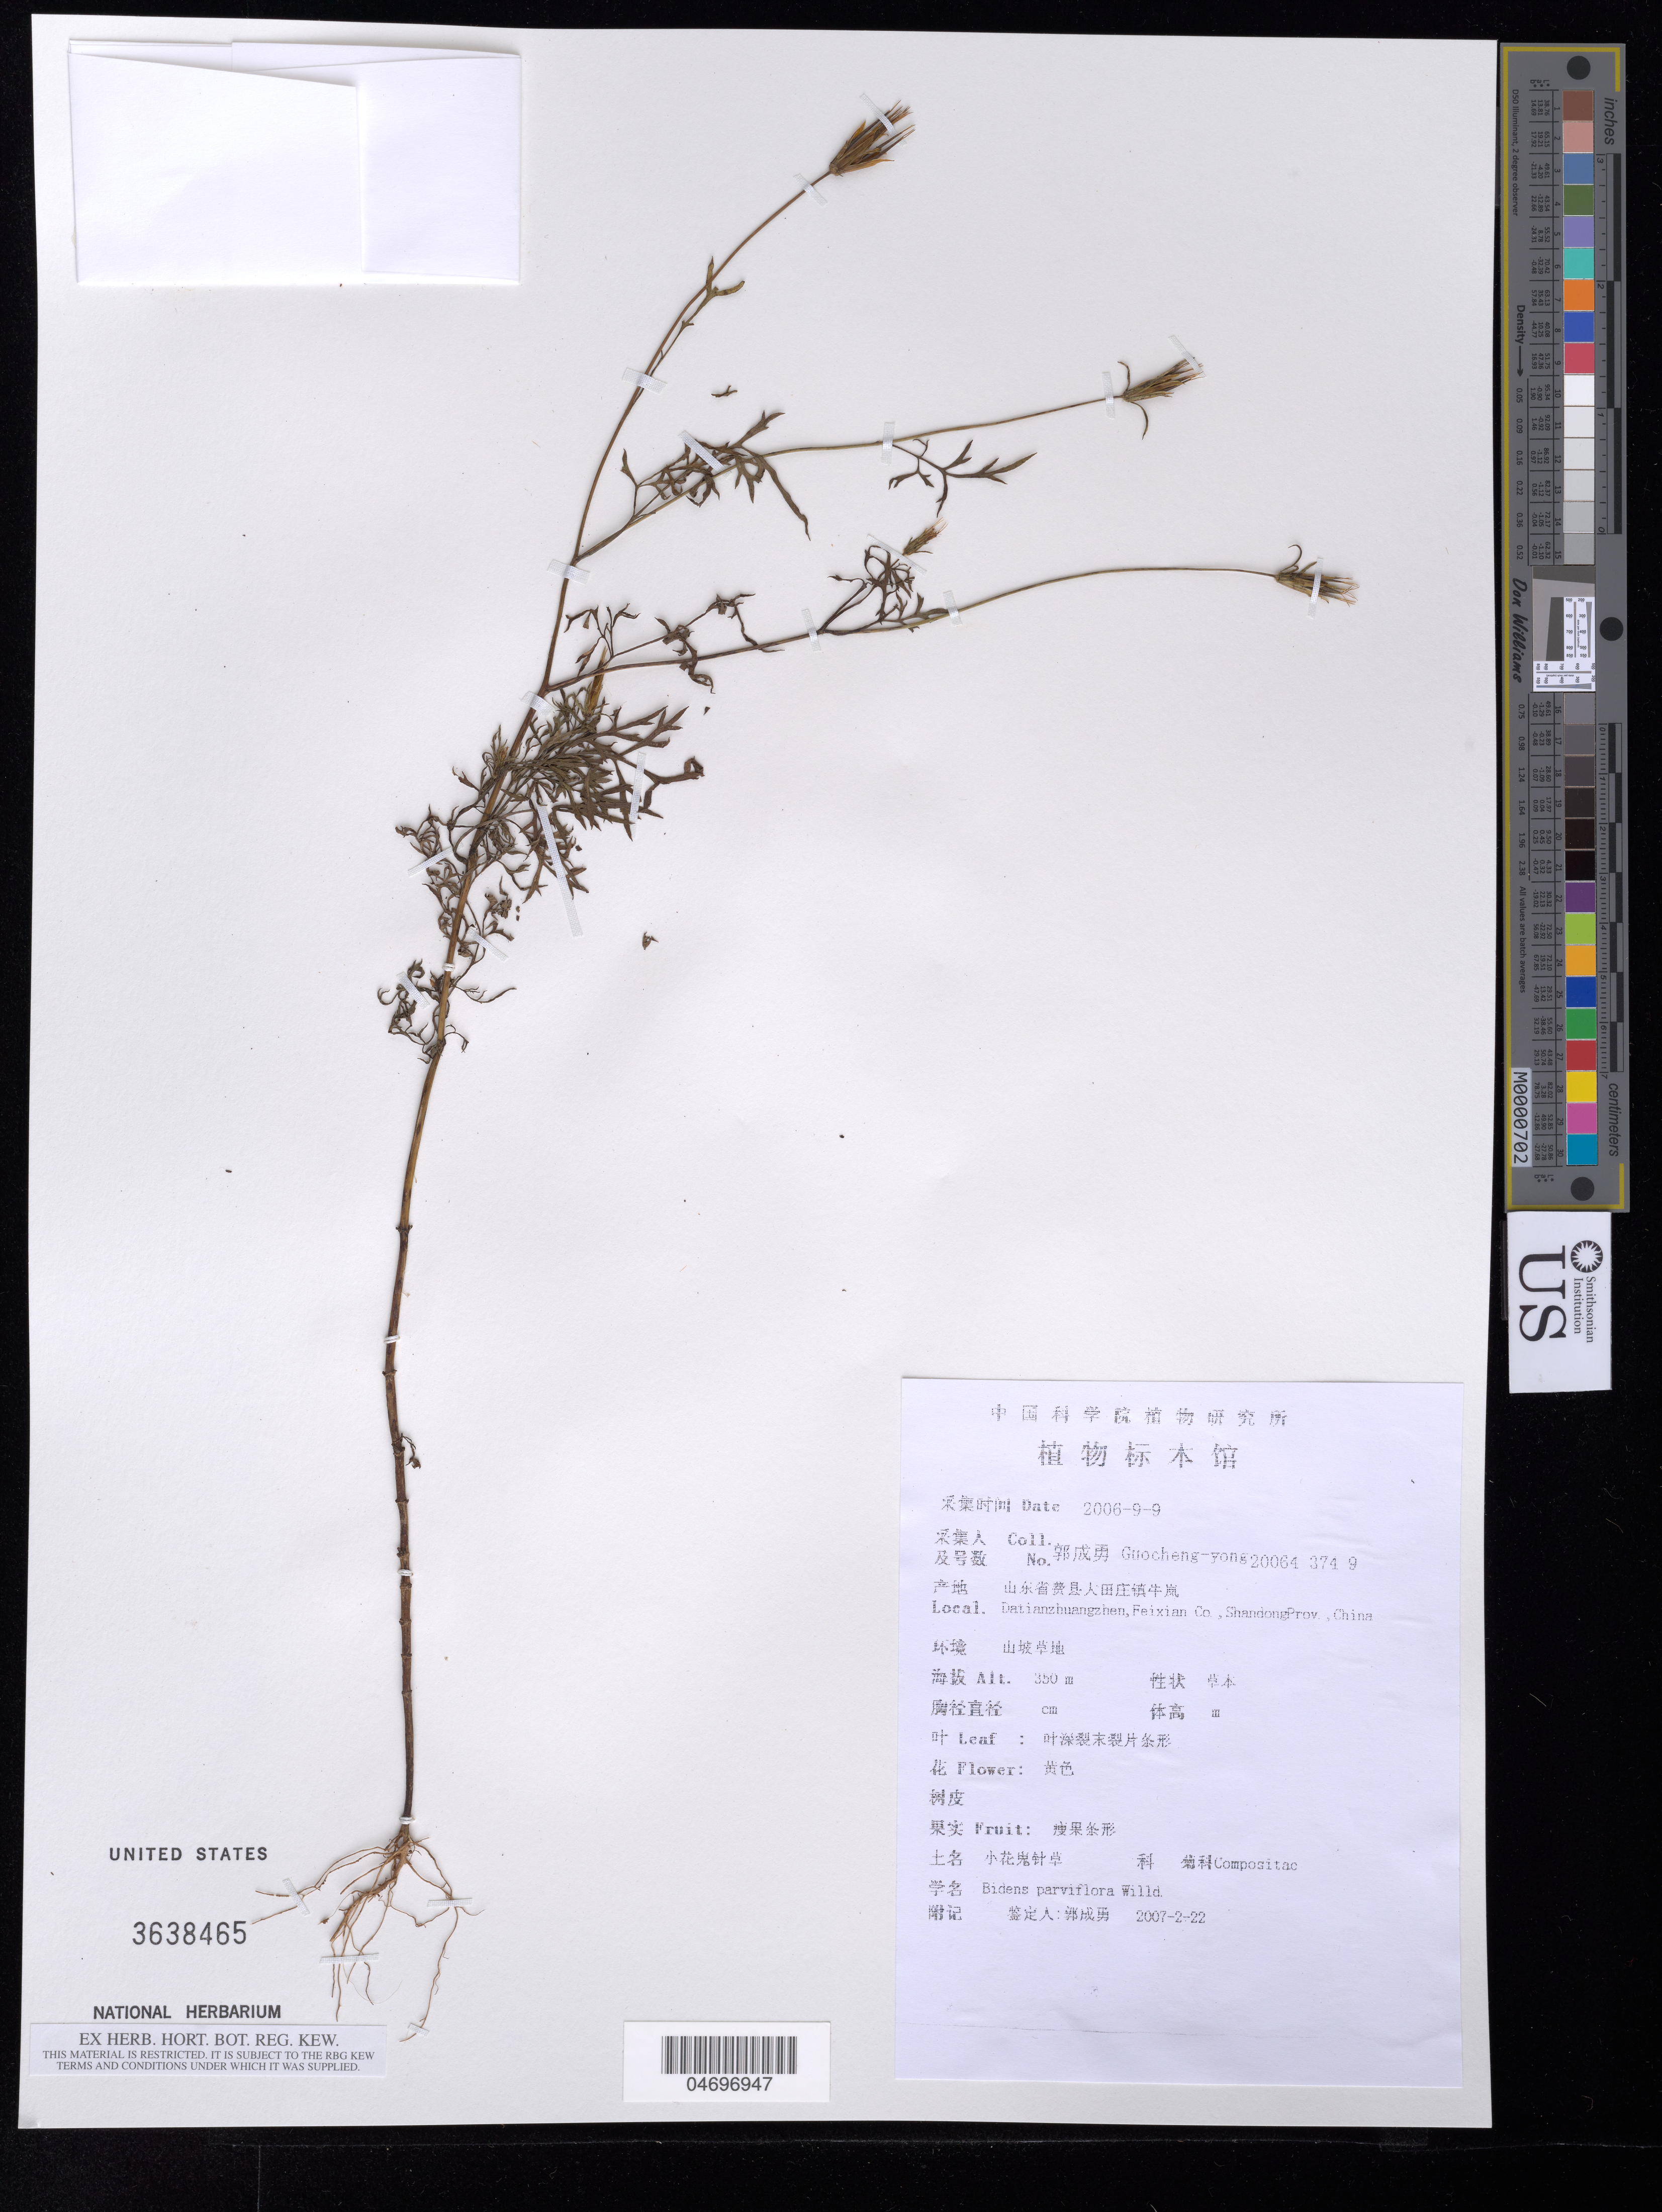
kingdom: Plantae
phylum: Tracheophyta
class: Magnoliopsida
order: Asterales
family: Asteraceae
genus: Bidens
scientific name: Bidens parviflora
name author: Willd.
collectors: Guo cheng-yong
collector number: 20064 374 9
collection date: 2006-09-09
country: China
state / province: Shandong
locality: Datianzhuangzhen, Feixian Co.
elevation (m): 350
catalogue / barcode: US 3638465